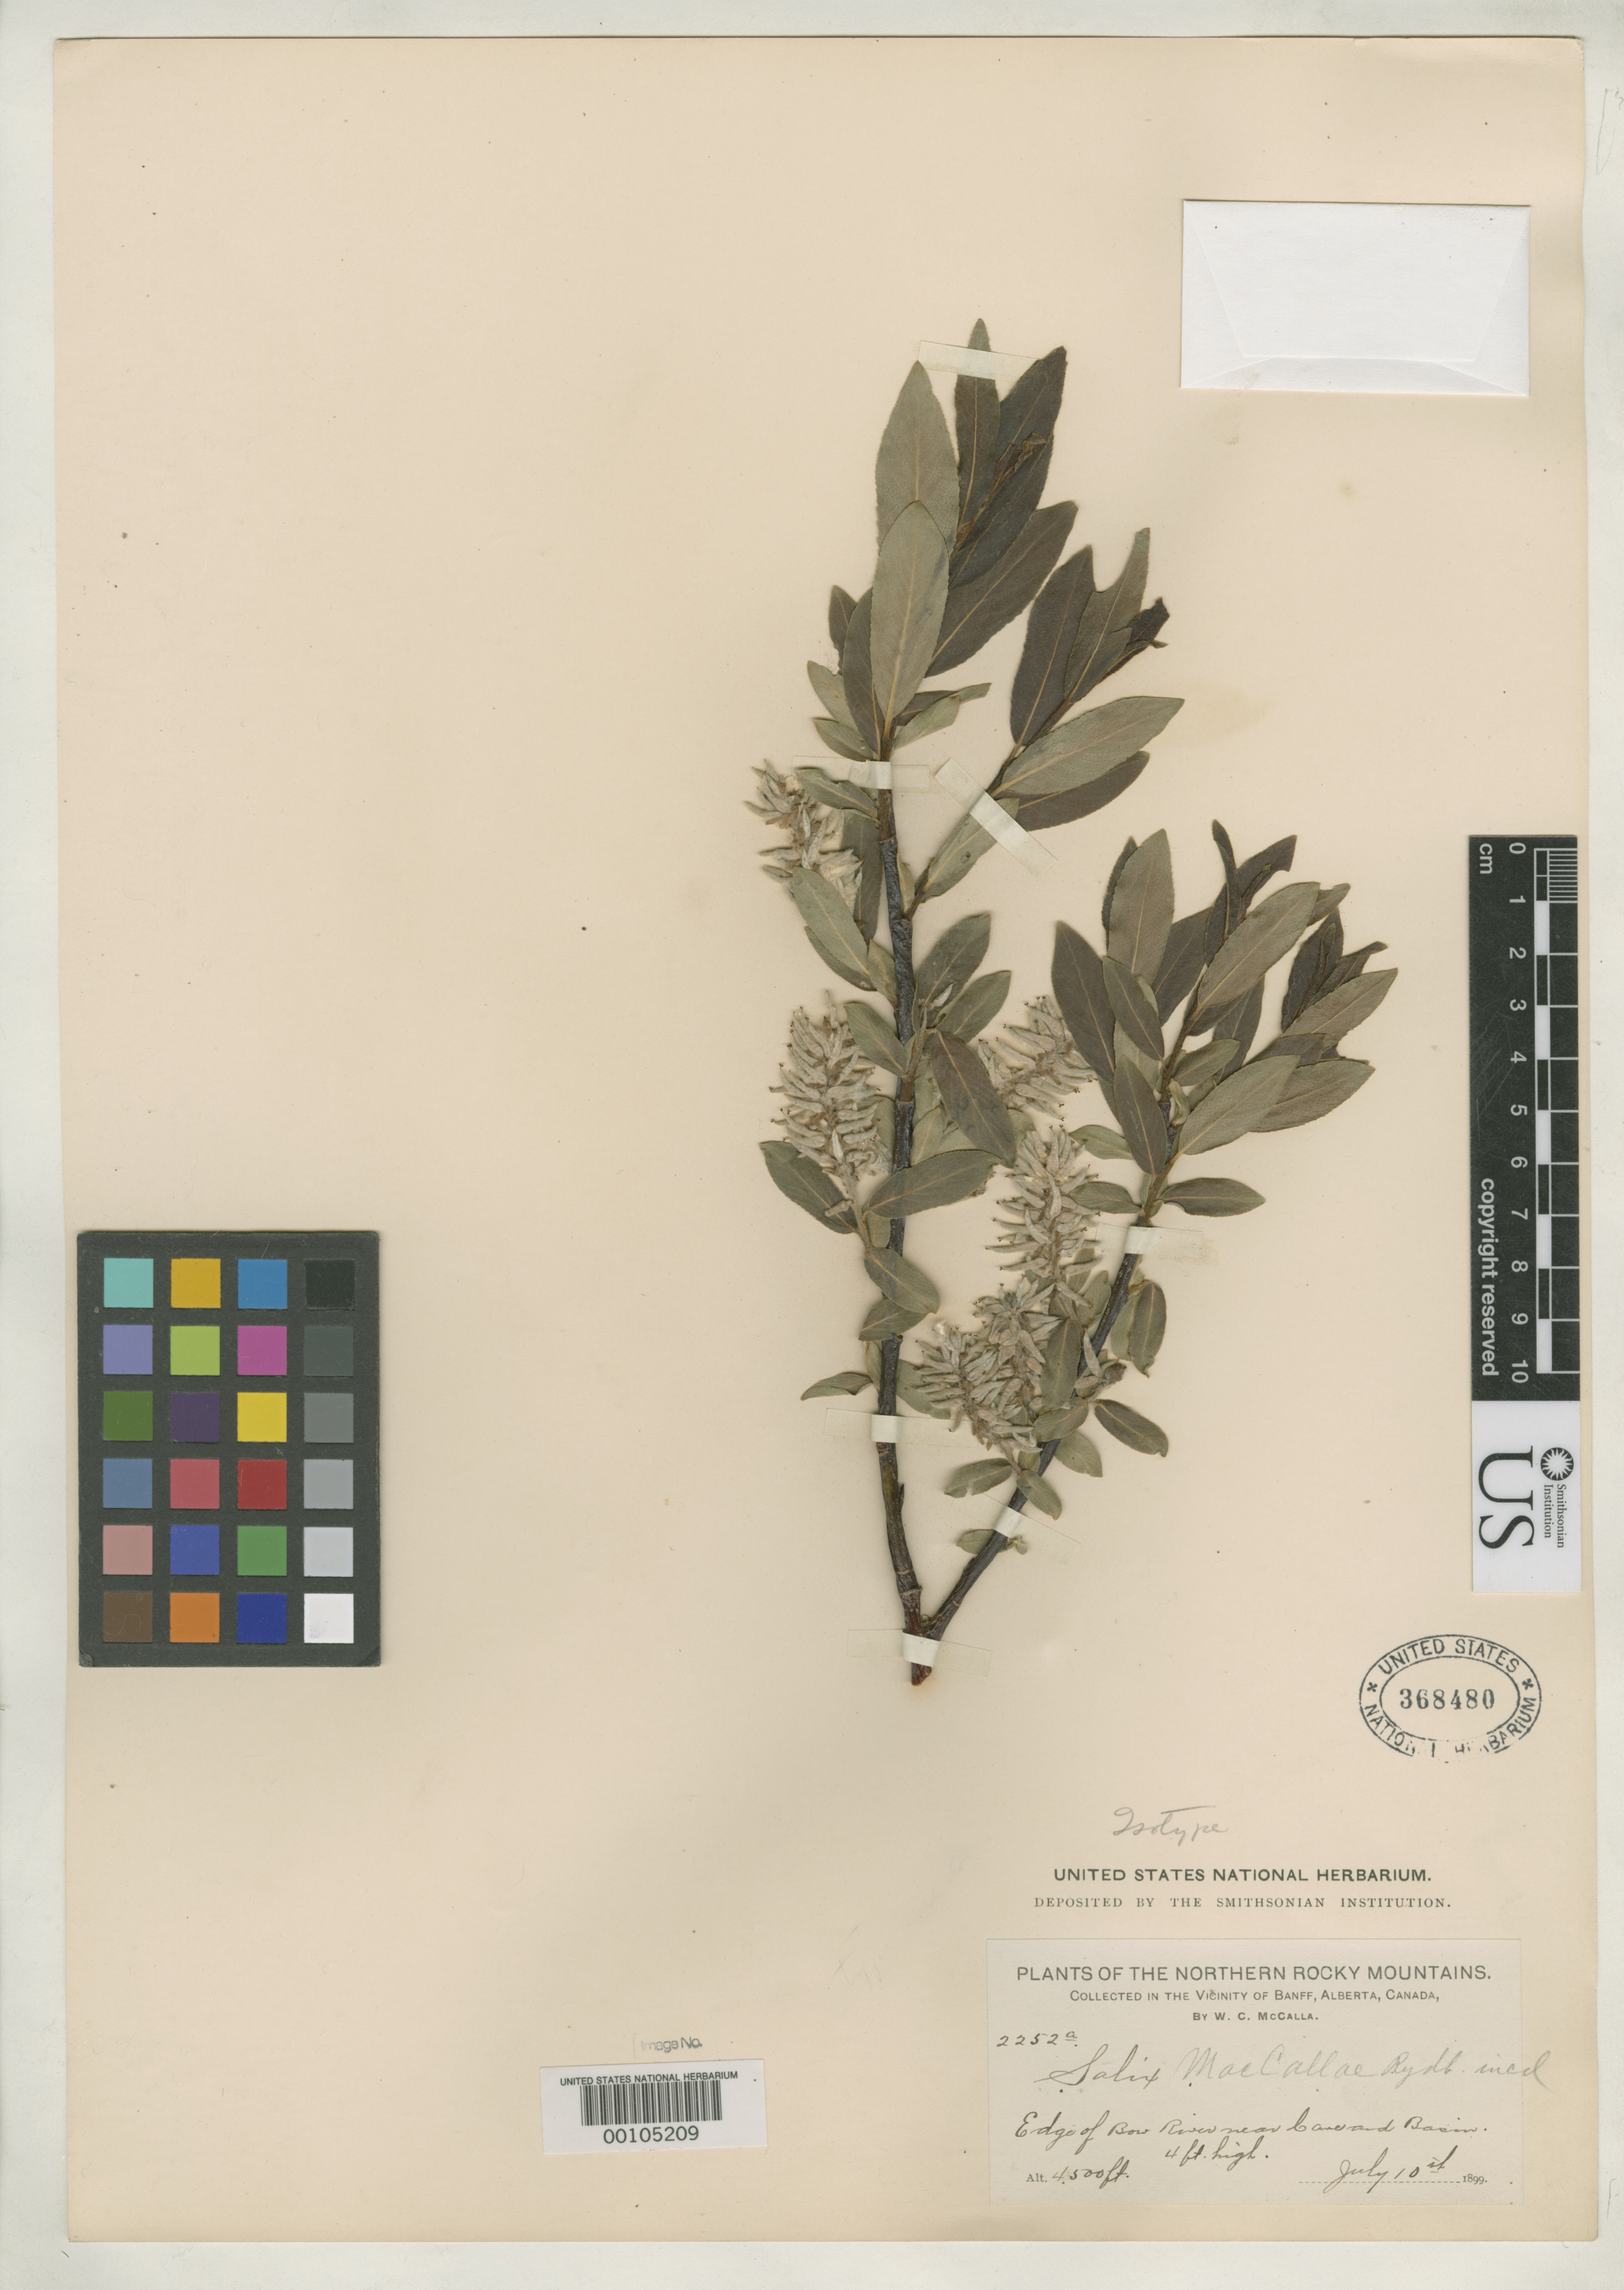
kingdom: Plantae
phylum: Tracheophyta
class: Magnoliopsida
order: Malpighiales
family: Salicaceae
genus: Salix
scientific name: Salix maccalliana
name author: Rowlee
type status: Isotype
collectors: W. McCalla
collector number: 2252 a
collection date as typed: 10 Jul 1899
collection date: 1899-07-10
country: Canada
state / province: Alberta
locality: Vicinity of Banff, edge of Bow River.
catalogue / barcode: US 368480